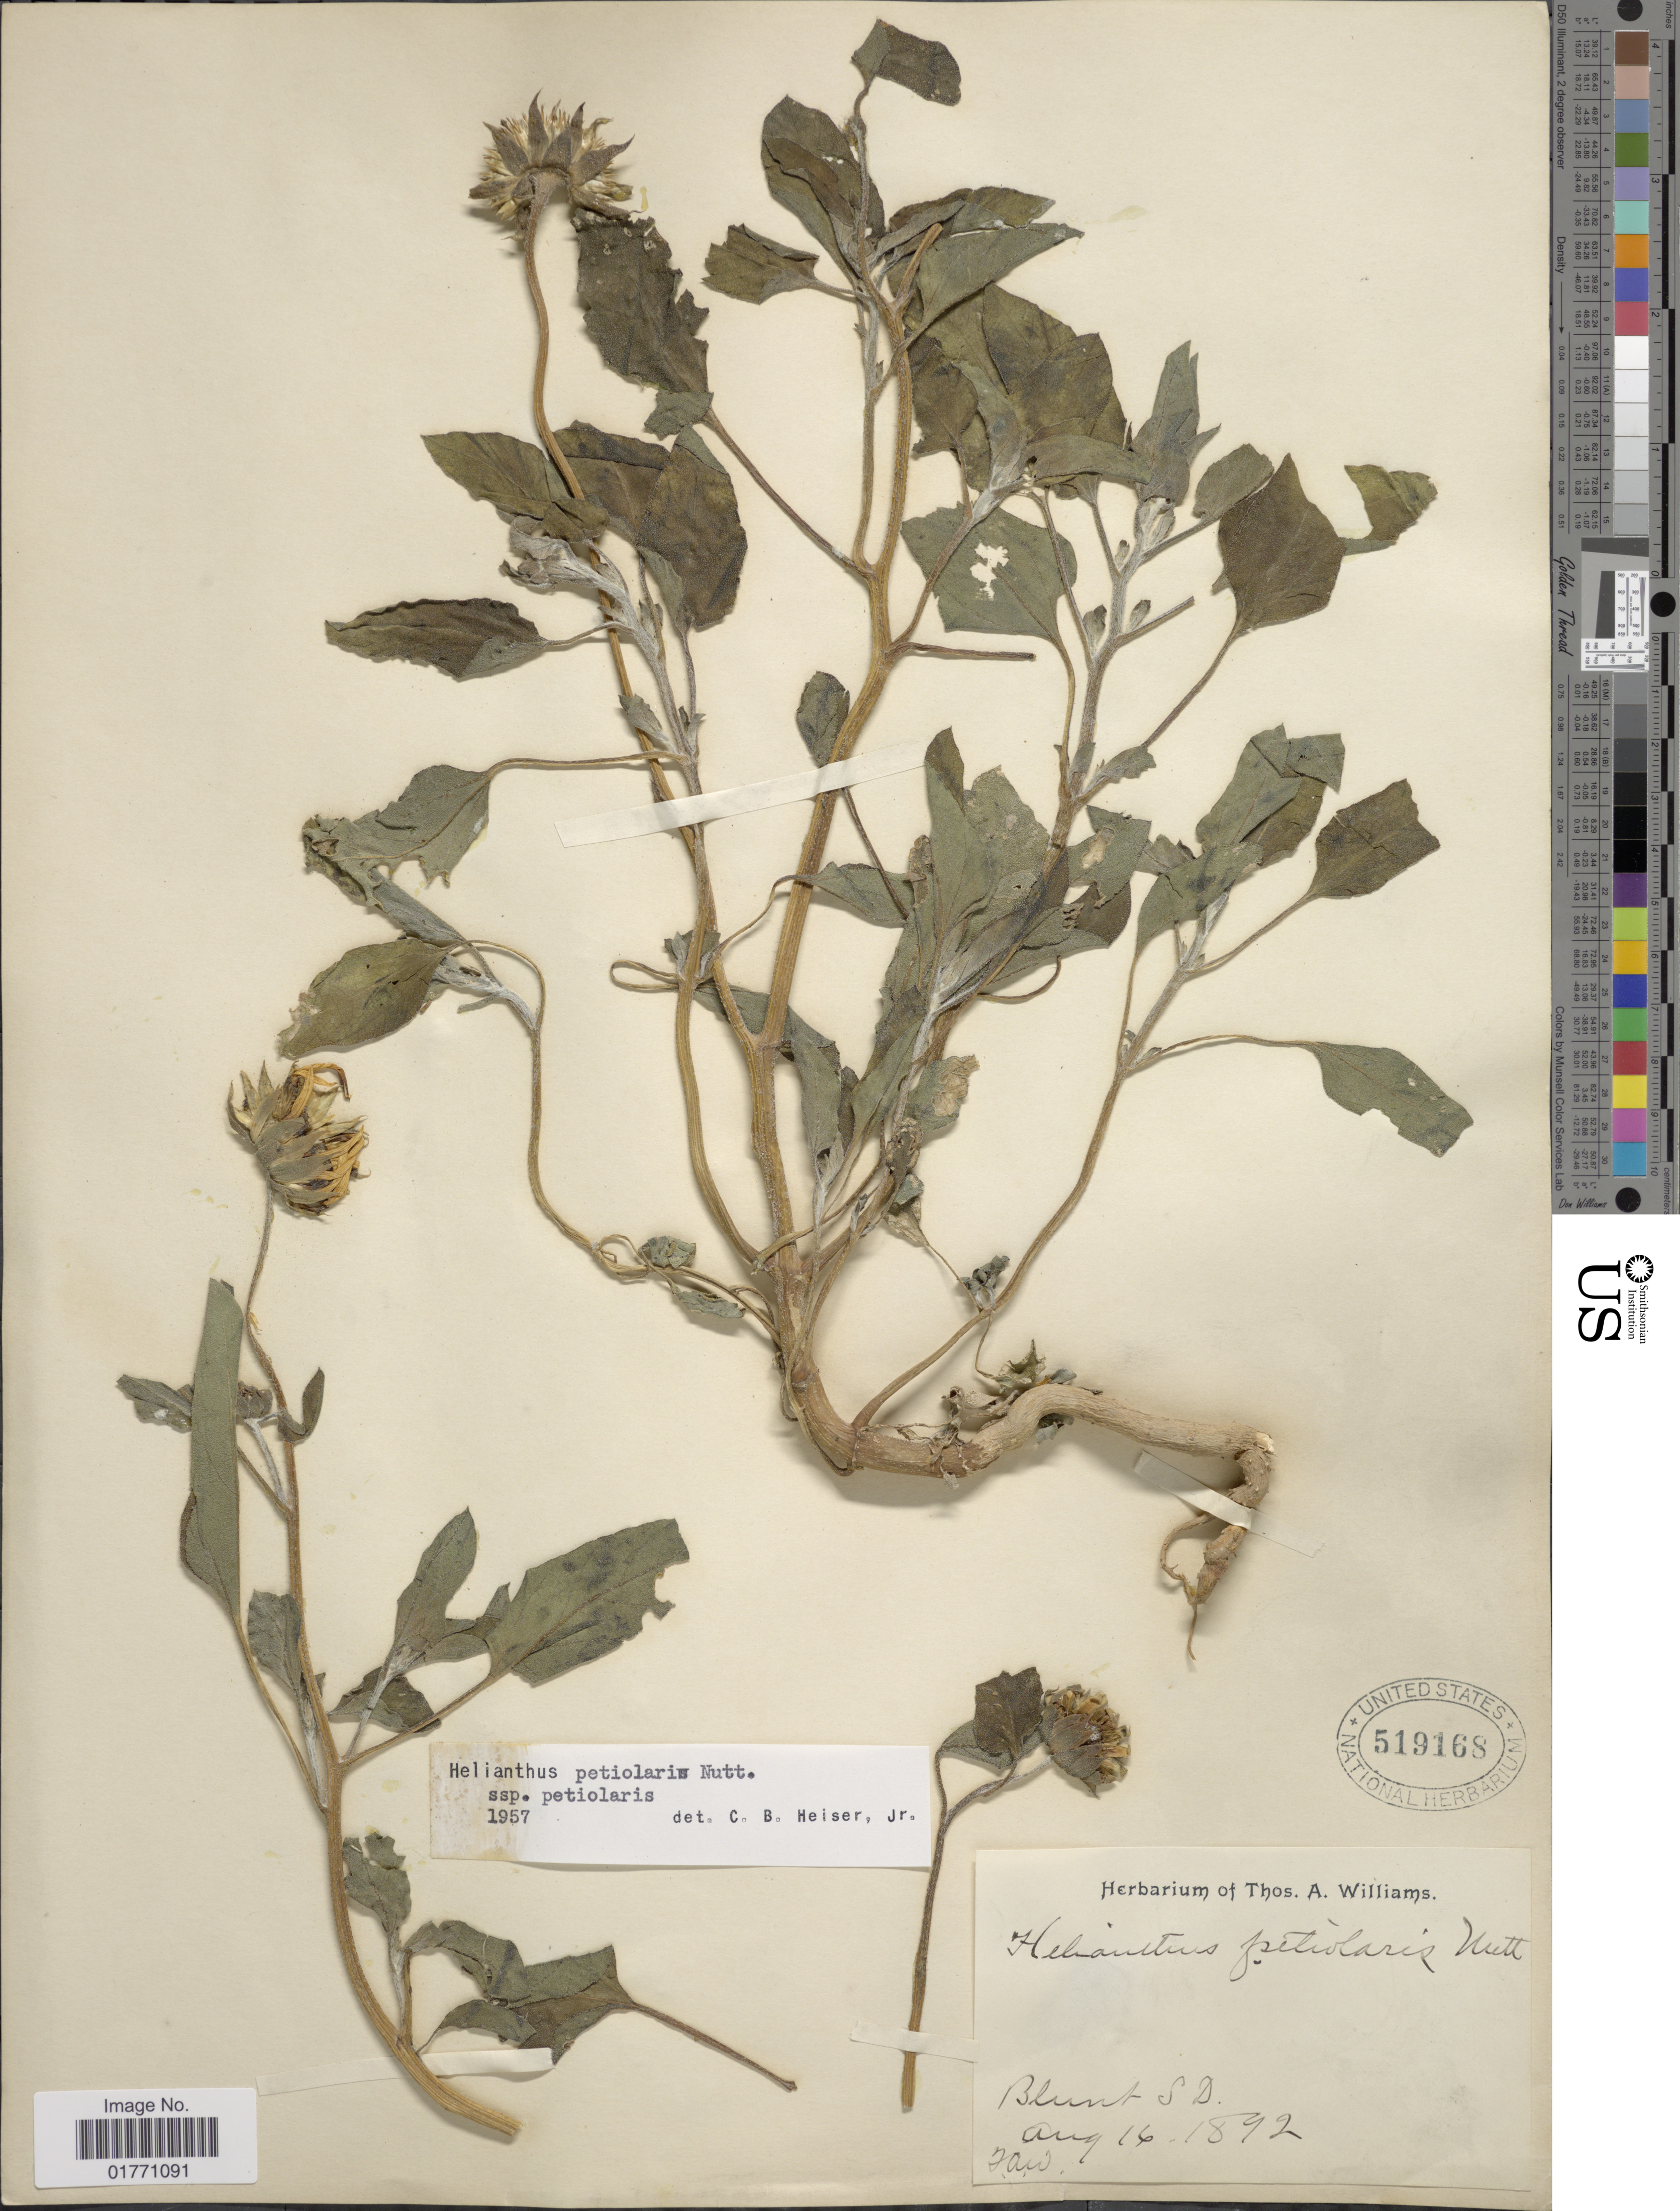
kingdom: Plantae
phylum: Tracheophyta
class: Magnoliopsida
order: Asterales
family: Asteraceae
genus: Helianthus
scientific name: Helianthus petiolaris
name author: Nutt.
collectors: T. A. Williams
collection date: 1892-08-16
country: United States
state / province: South Dakota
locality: Blunt.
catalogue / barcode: US 519168